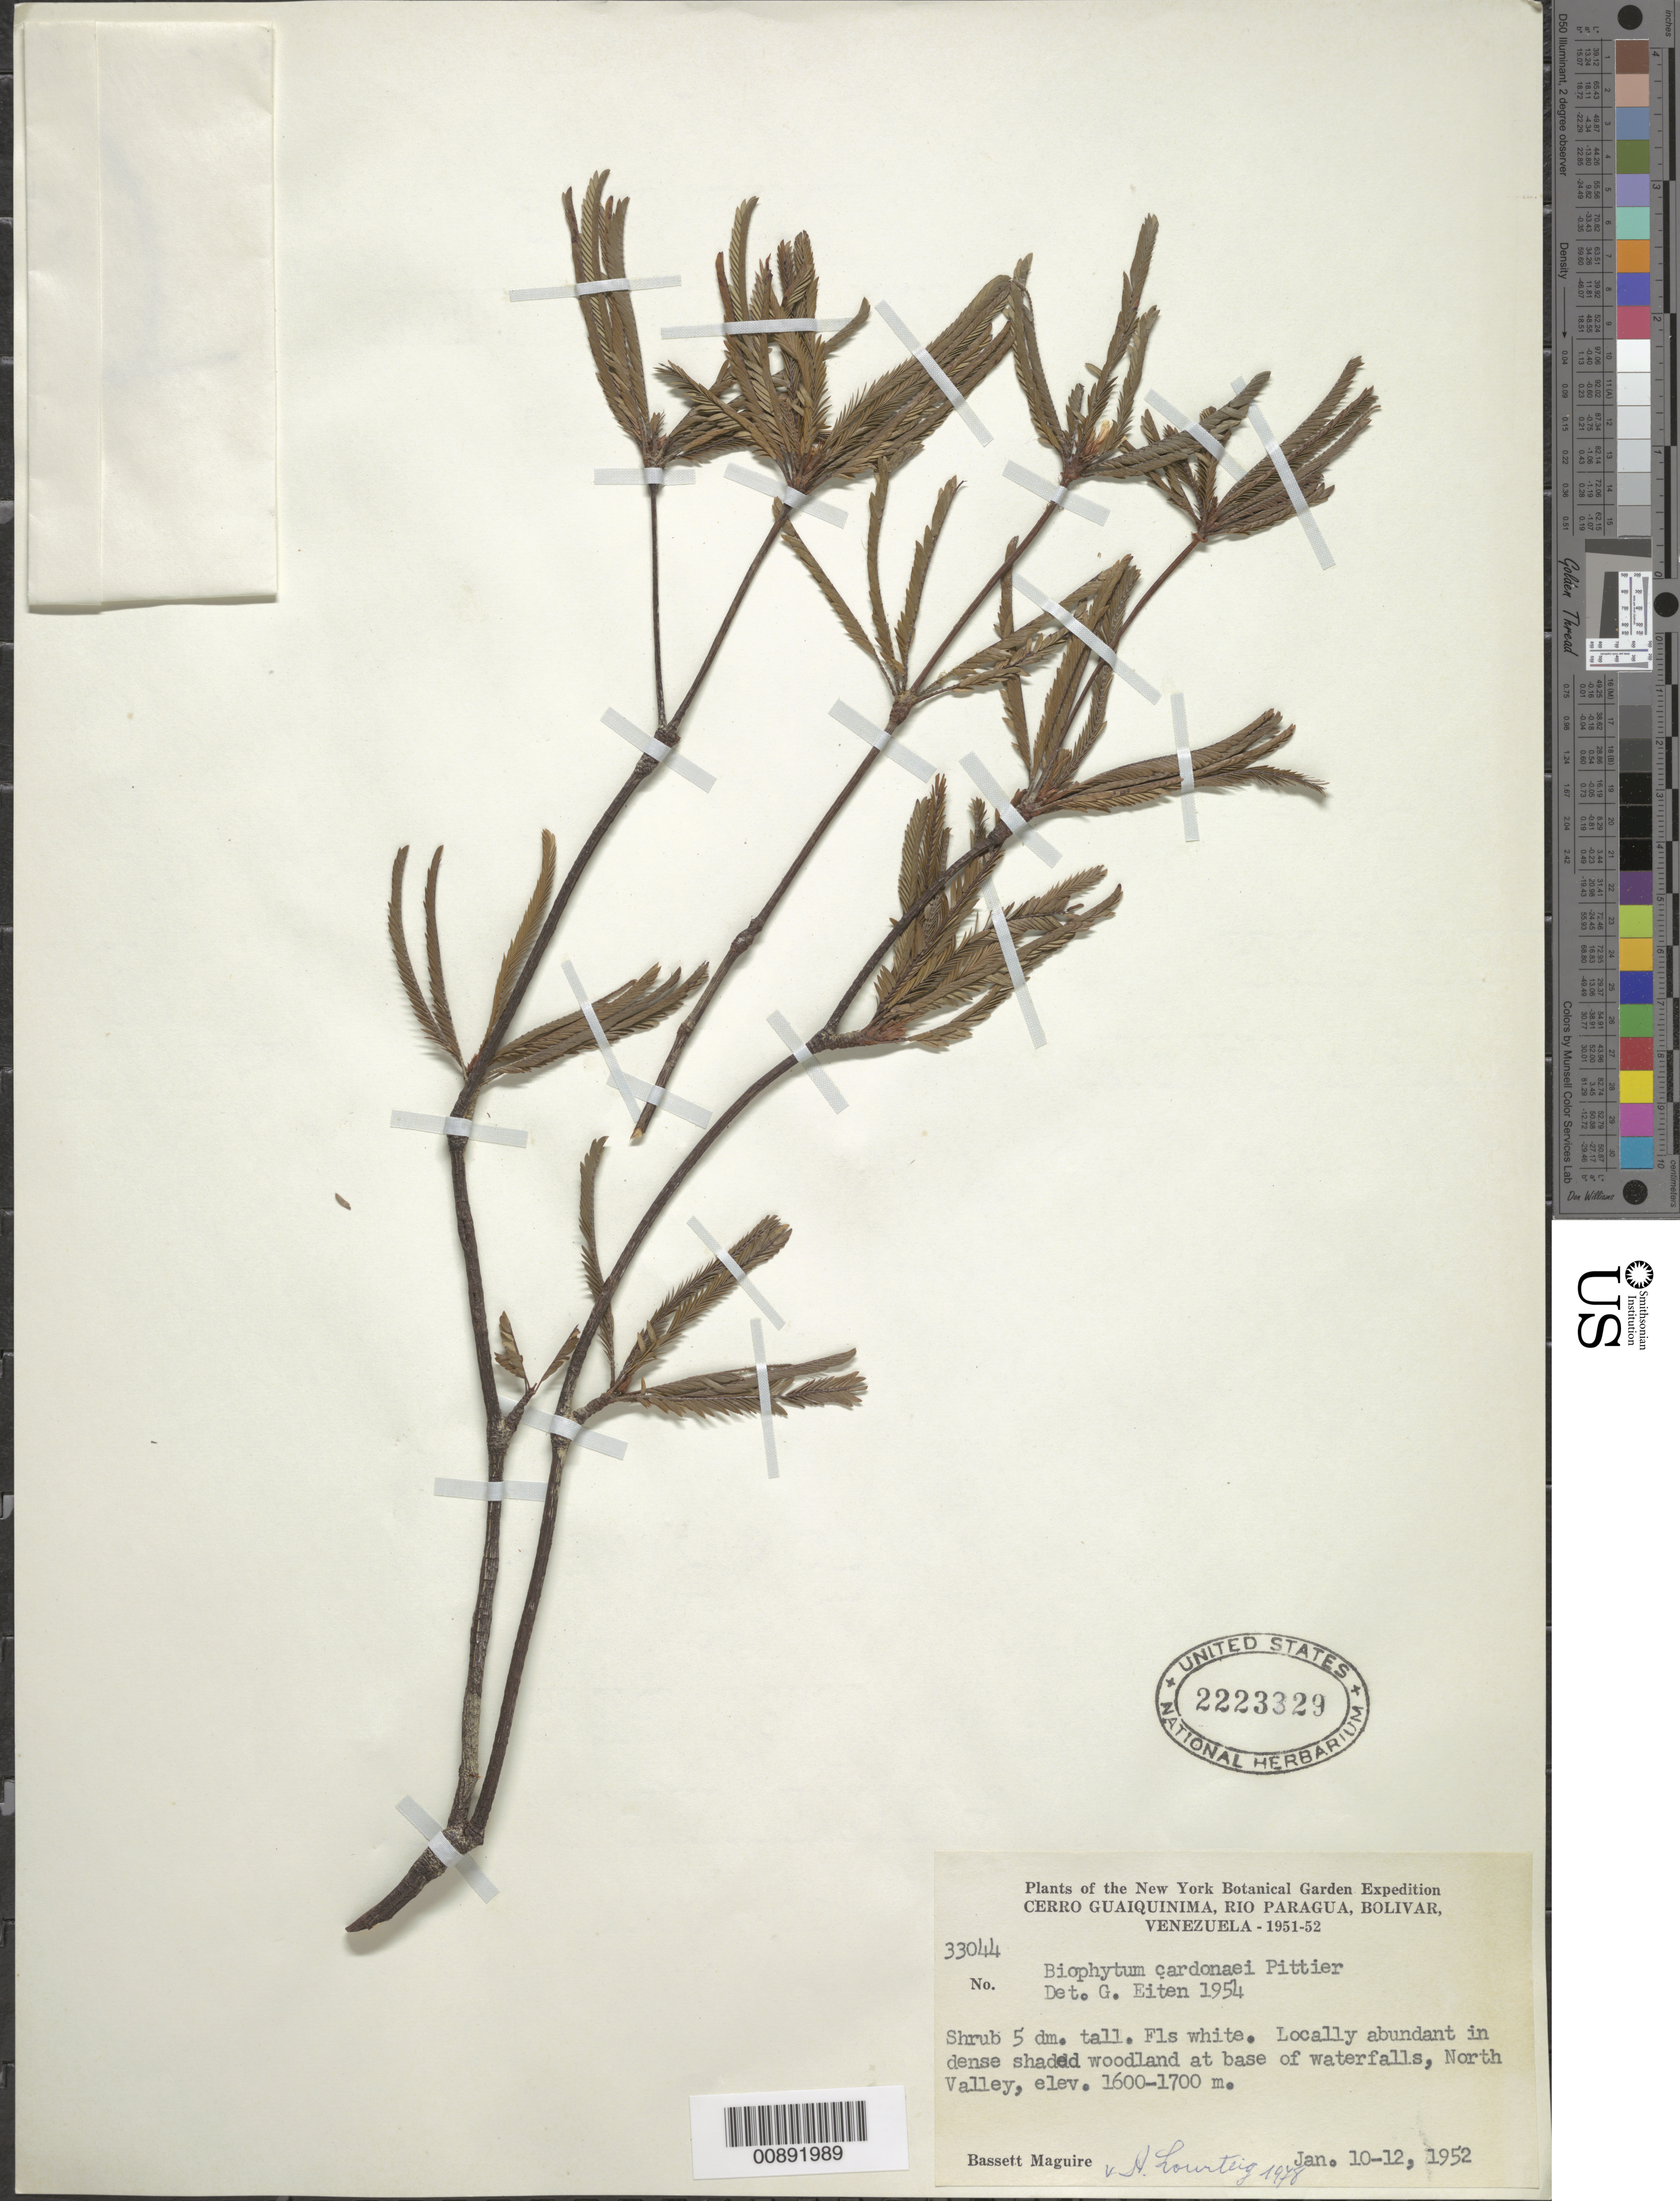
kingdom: Plantae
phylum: Tracheophyta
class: Magnoliopsida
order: Oxalidales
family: Oxalidaceae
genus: Biophytum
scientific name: Biophytum cardonaei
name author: Pittier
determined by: Lourteig, A.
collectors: B. Maguire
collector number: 33044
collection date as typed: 10-Jan-52 to 12-Jan-52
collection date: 1952-01-10/1952-01-12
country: Venezuela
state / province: Bolívar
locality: Cerro Guaiquinima, Río Paragua, "North Valley"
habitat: Dense shaded woodland at base of waterfalls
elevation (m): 1600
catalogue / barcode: US 2223329